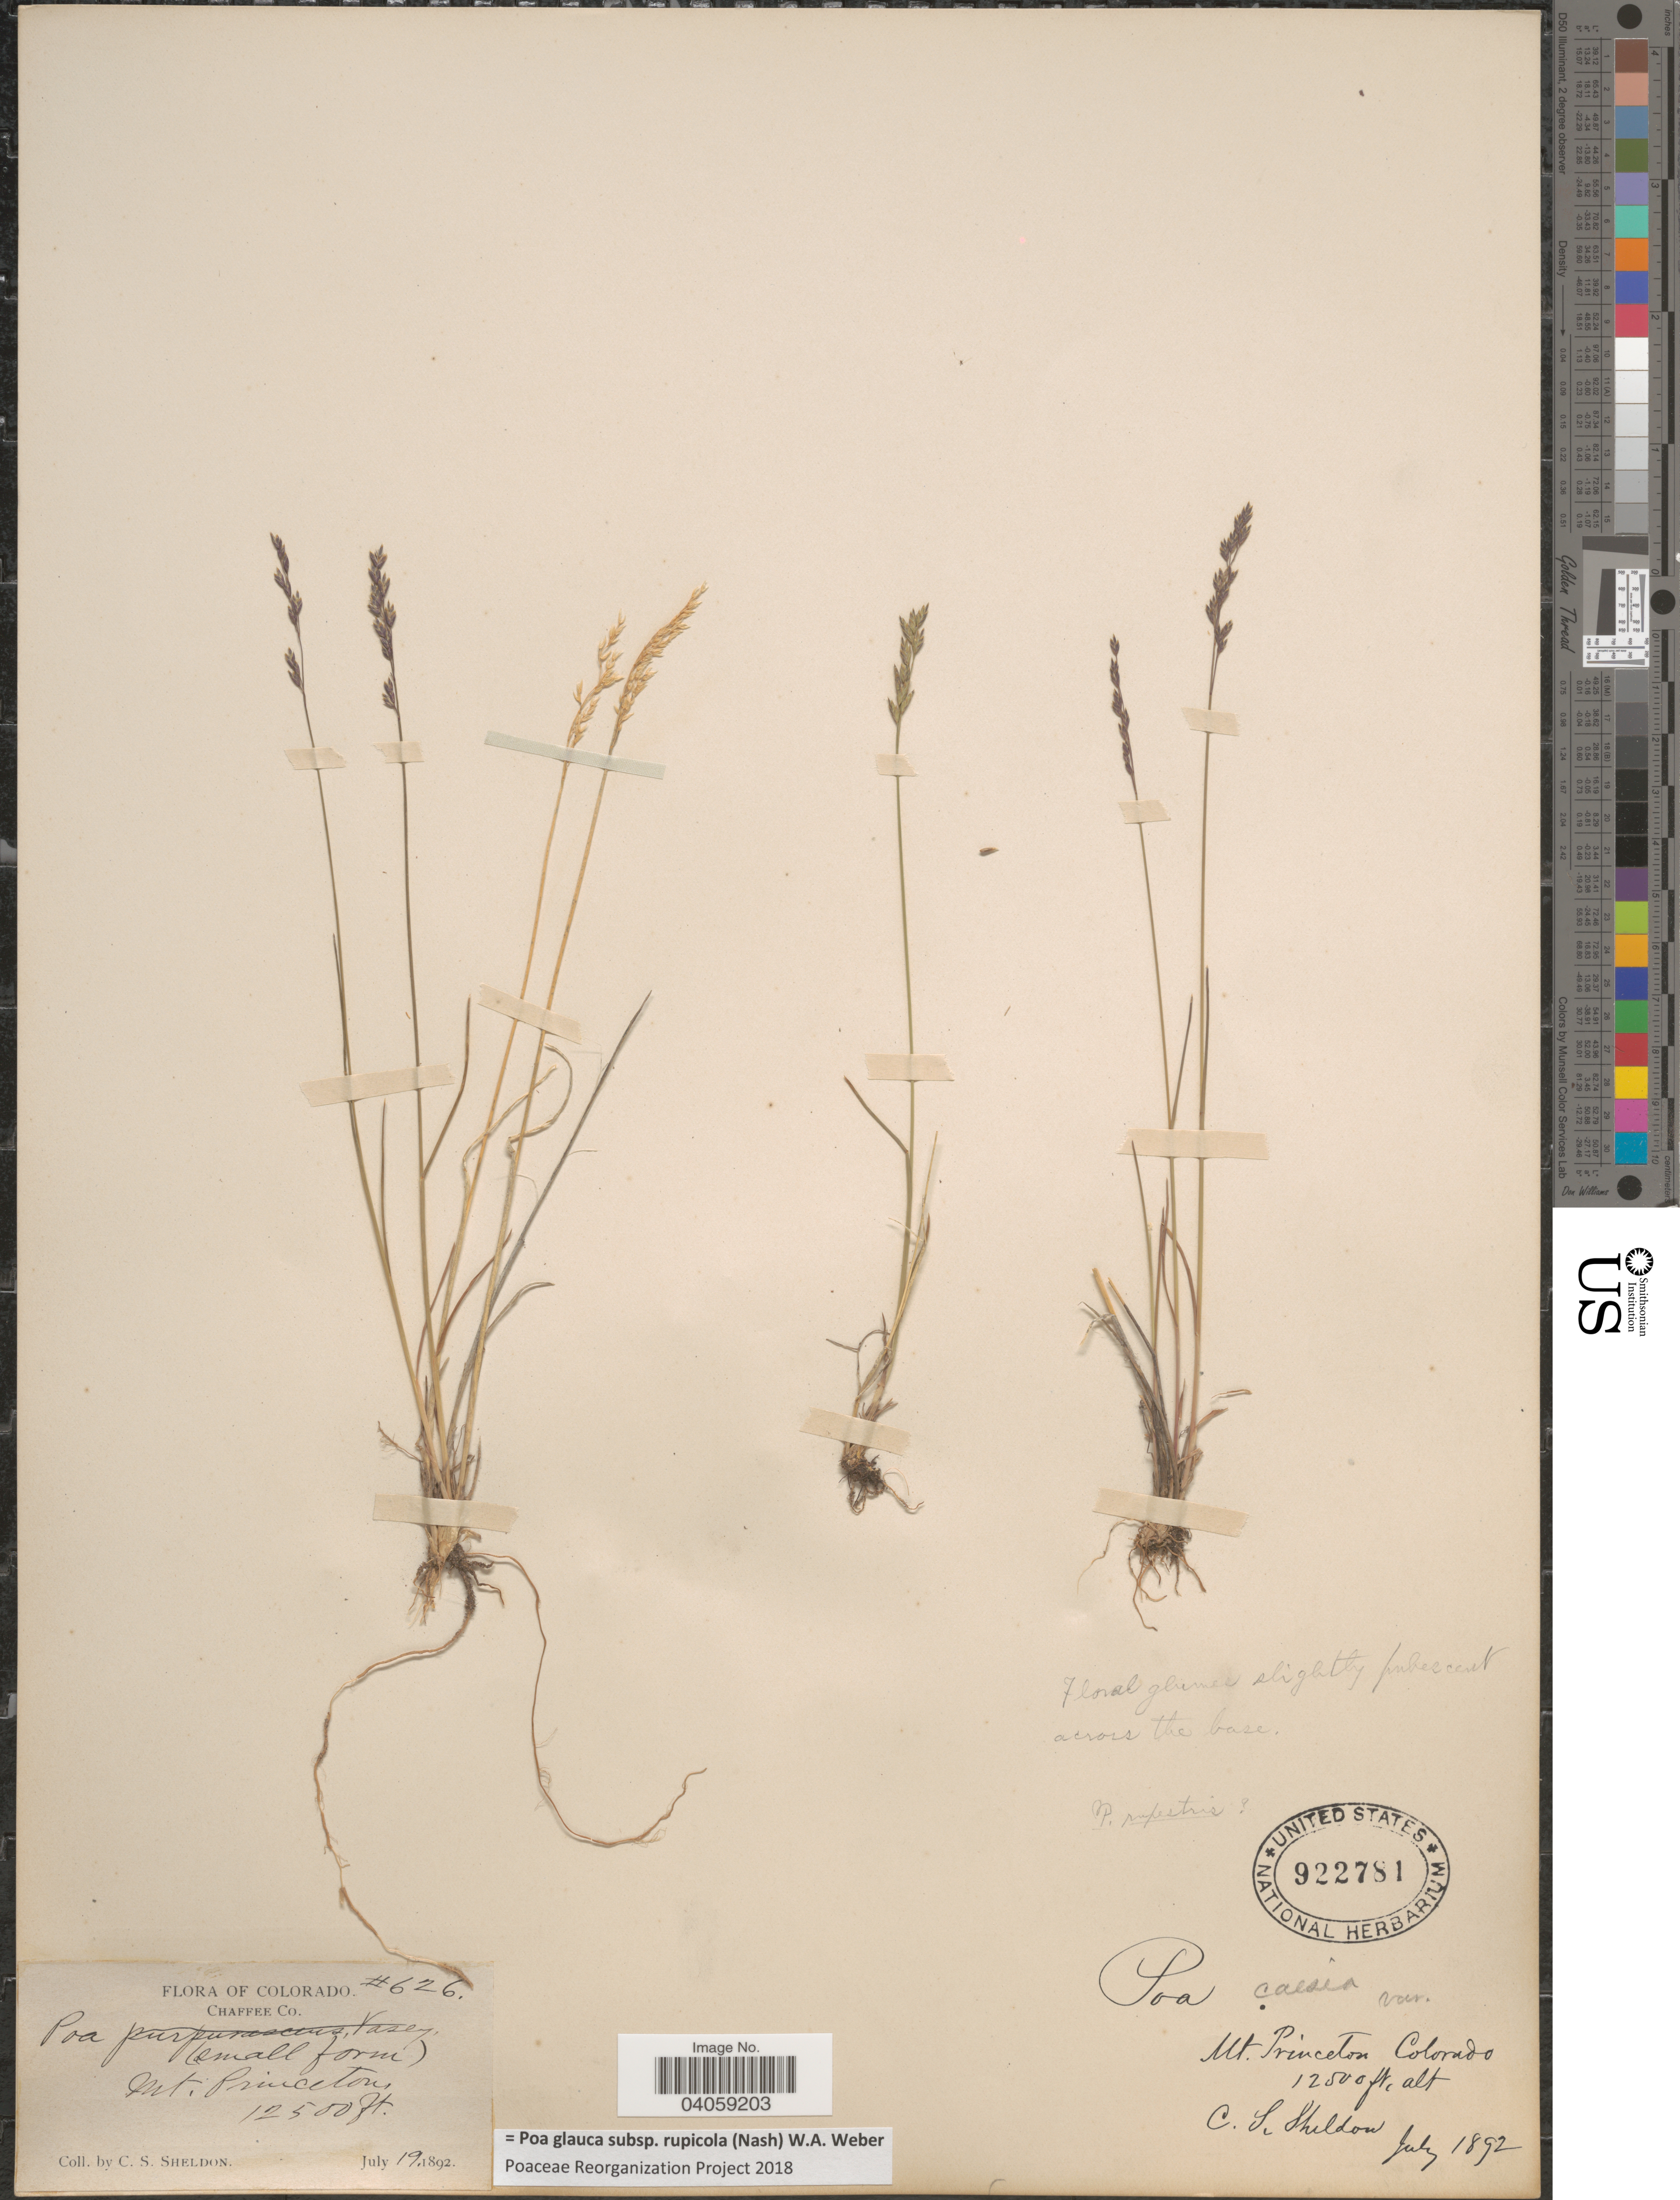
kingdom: Plantae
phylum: Tracheophyta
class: Liliopsida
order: Poales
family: Poaceae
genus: Poa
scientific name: Poa glauca subsp. rupicola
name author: (Nash) W.A. Weber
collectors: C. S. Sheldon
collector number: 626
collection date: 1892-07-19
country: United States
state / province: Colorado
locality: Chaffee Co. Mt. Princeton.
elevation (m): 3810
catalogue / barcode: US 922781